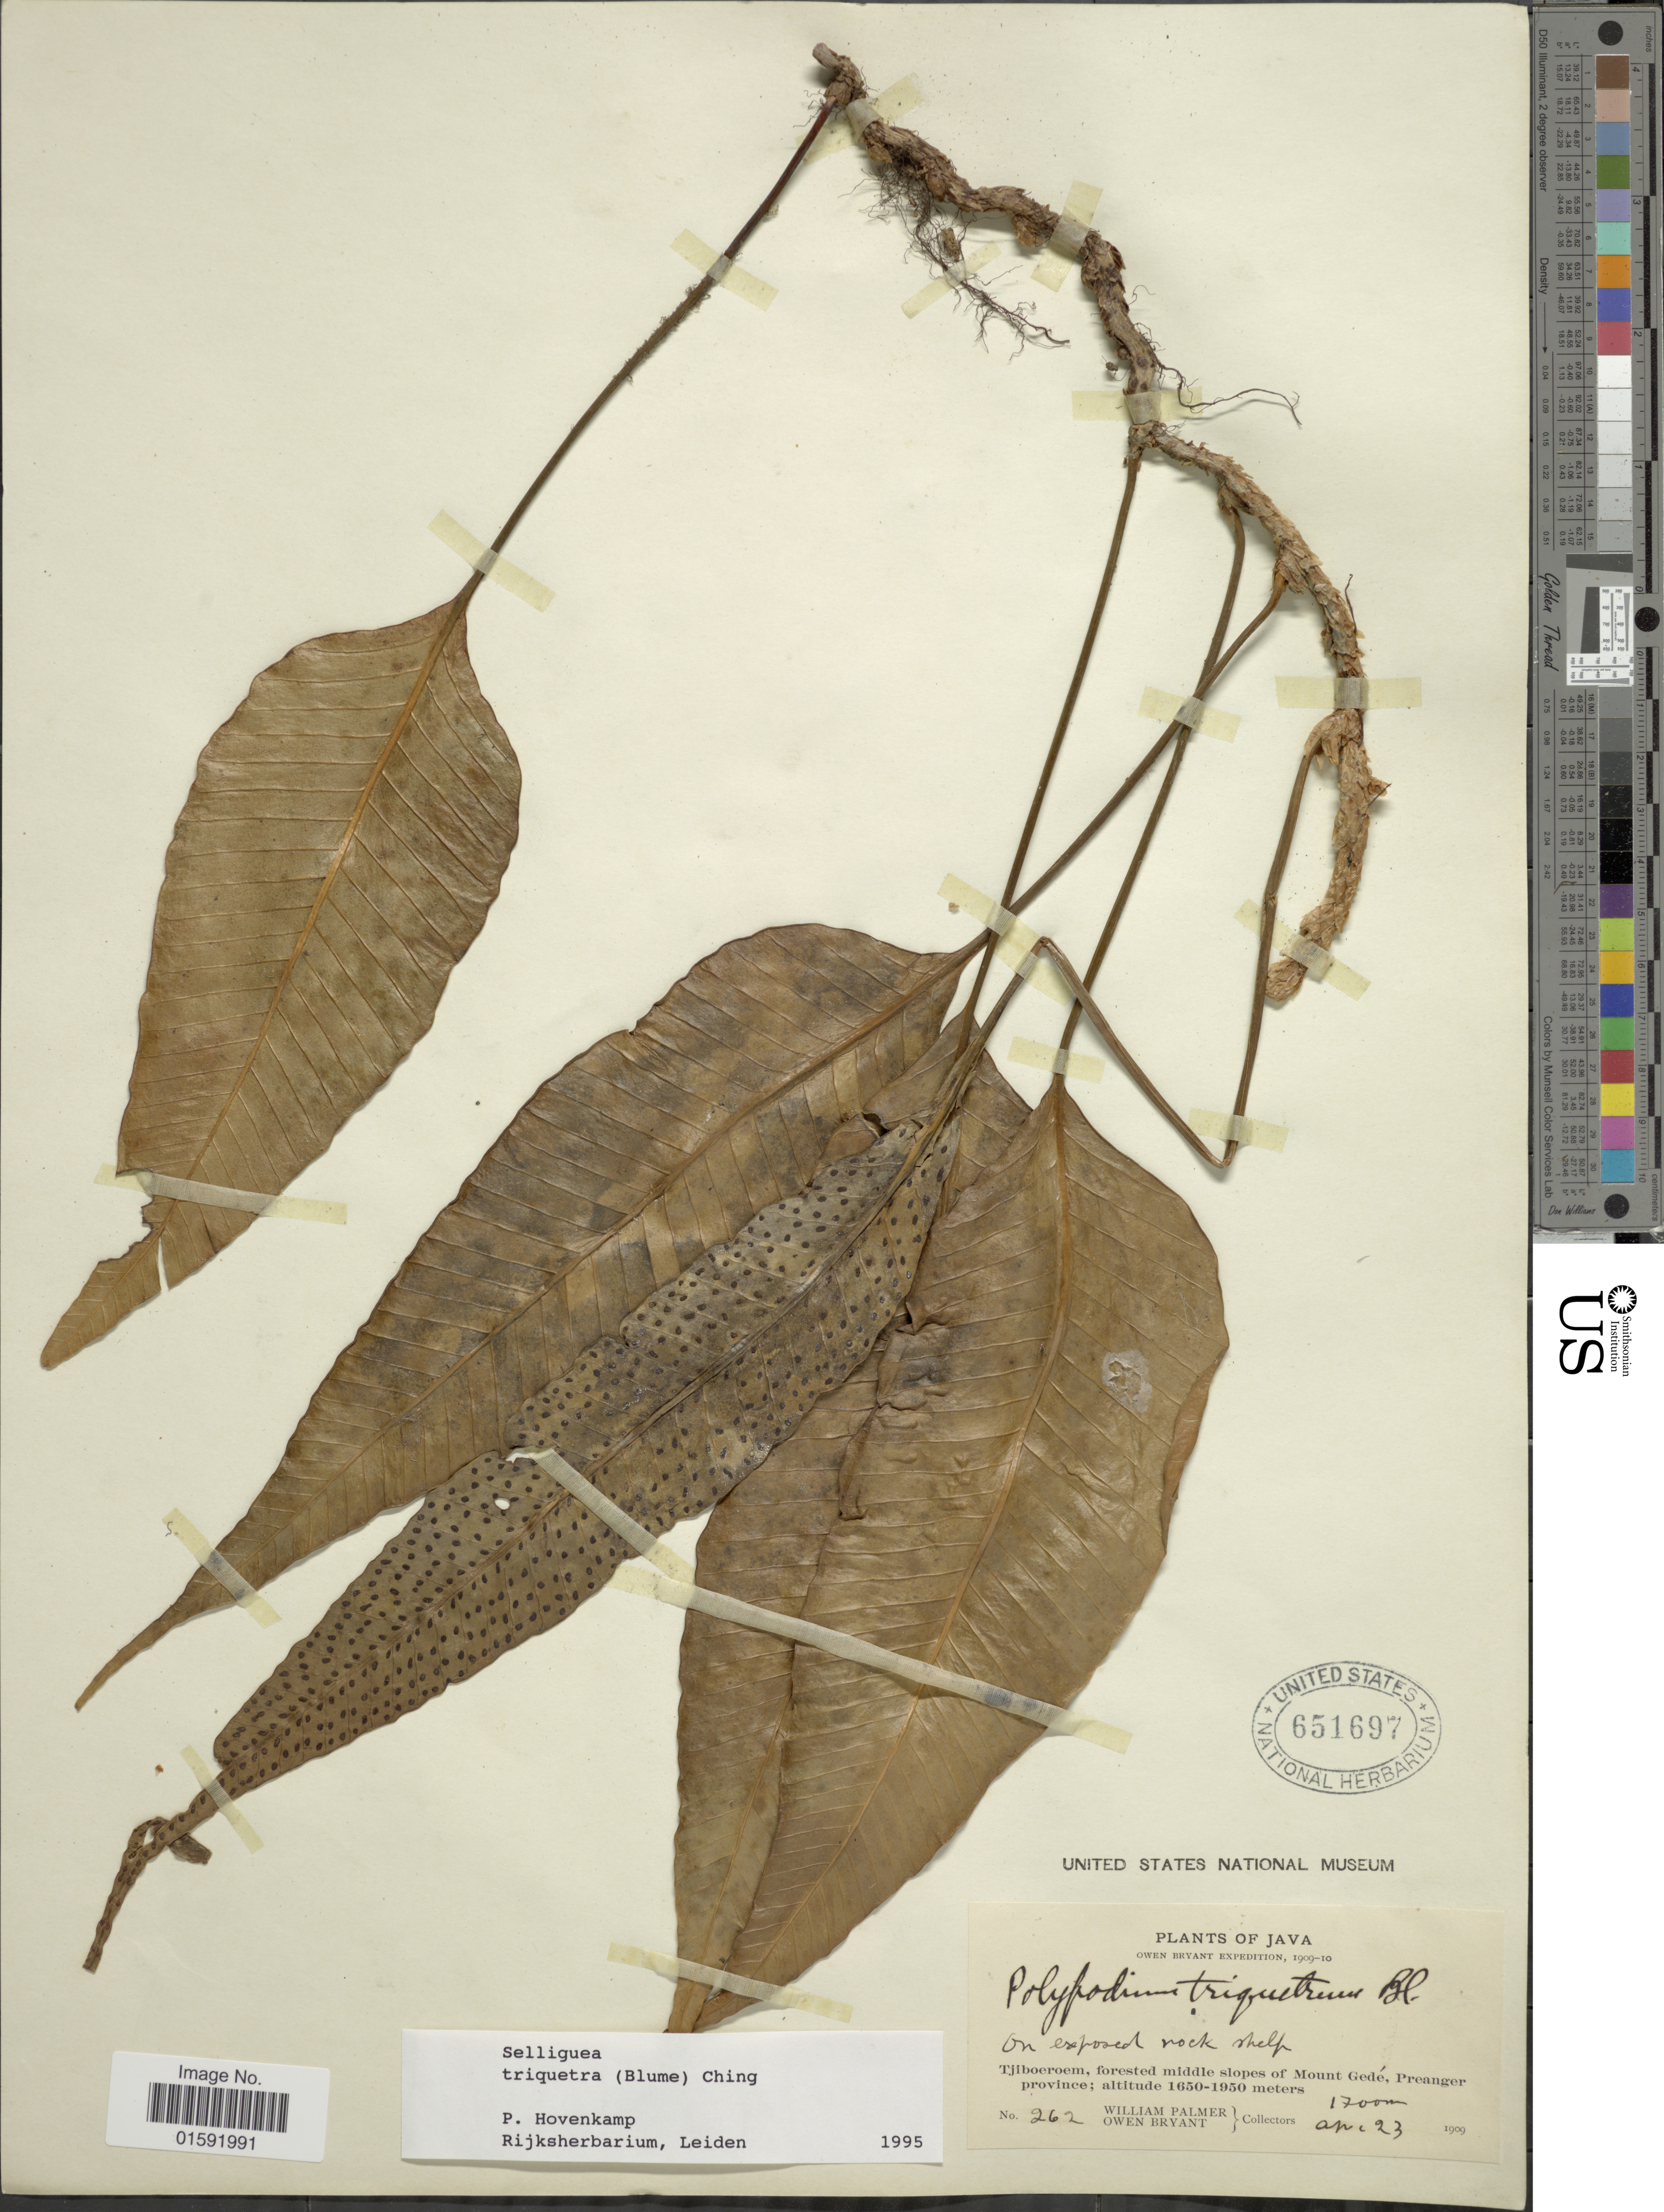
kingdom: Plantae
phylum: Tracheophyta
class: Polypodiopsida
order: Polypodiales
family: Polypodiaceae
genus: Selliguea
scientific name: Selliguea triquetra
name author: (Blume) Ching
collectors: W. Palmer & O. Bryant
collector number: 262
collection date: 1909-04-23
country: Indonesia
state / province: Java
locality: Tjiboeroem, forested middle slopes of Mount Gedé, Preanger Province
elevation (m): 1700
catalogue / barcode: US 651697